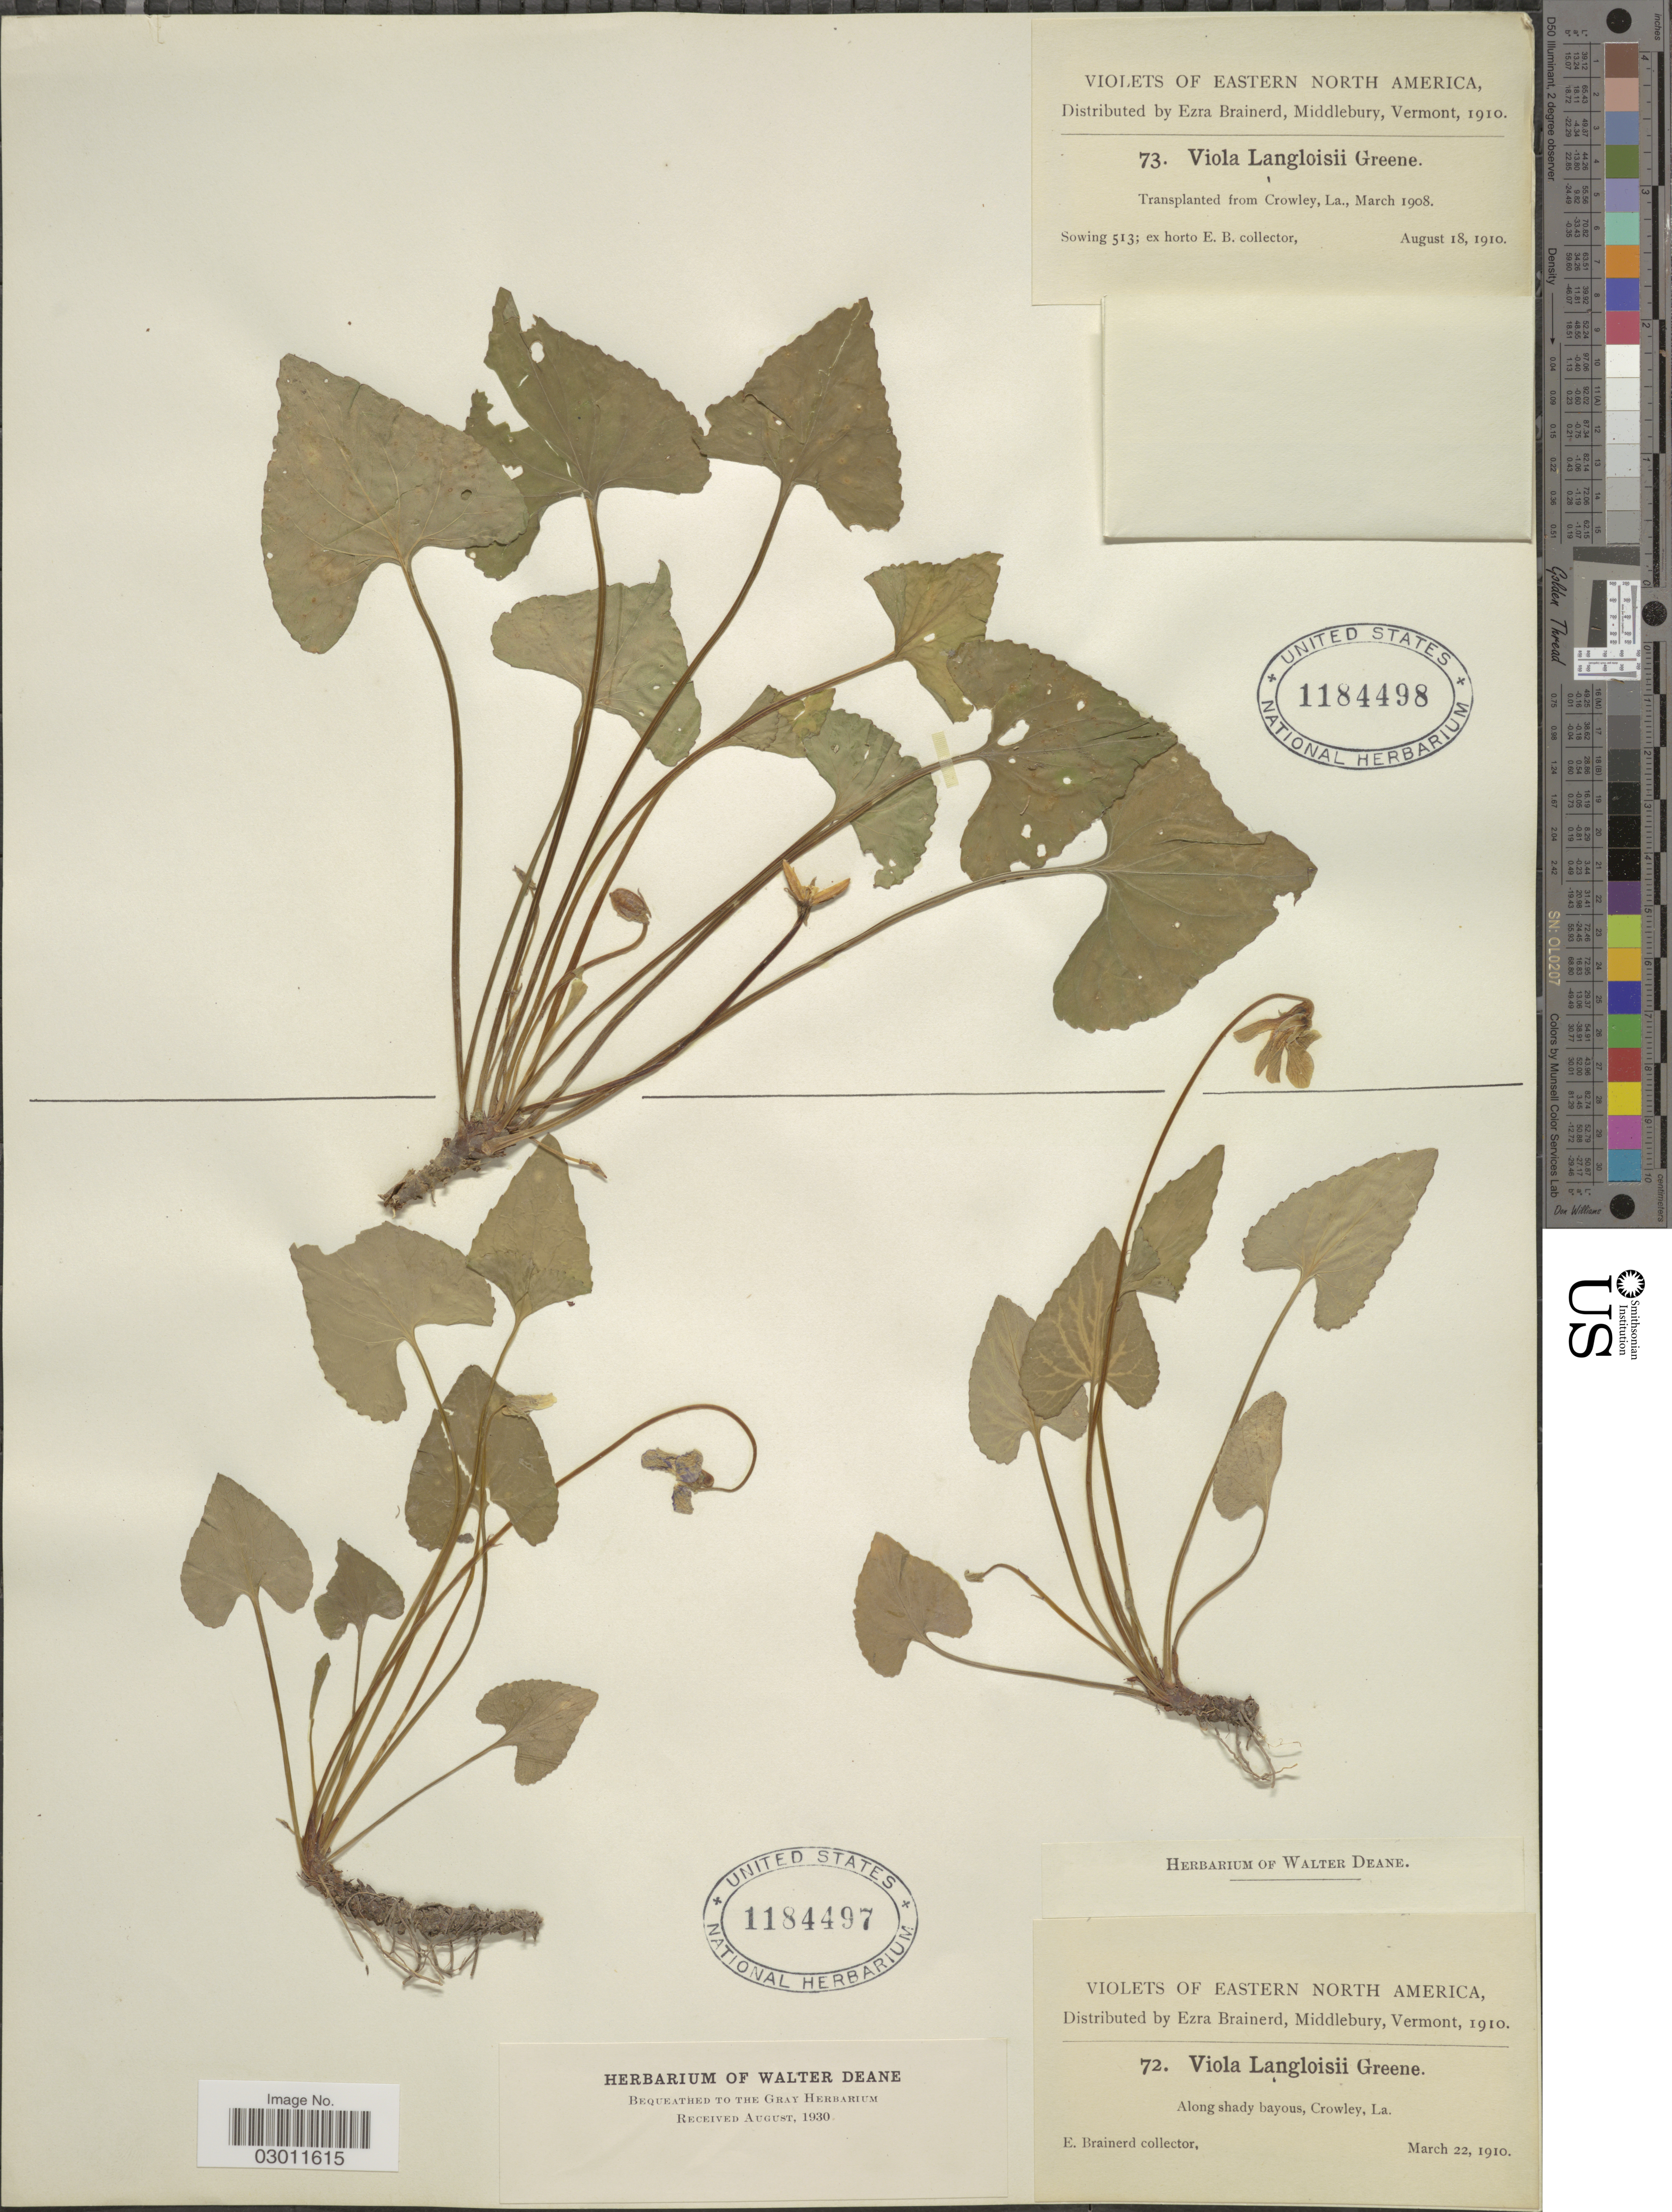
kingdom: Plantae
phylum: Tracheophyta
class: Magnoliopsida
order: Malpighiales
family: Violaceae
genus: Viola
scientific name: Viola affinis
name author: LeConte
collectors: E. Brainerd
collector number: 72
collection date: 1910-03-22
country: United States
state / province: Louisiana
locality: Eastern North America, Along shady bayous, Crowley.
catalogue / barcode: US 1184497